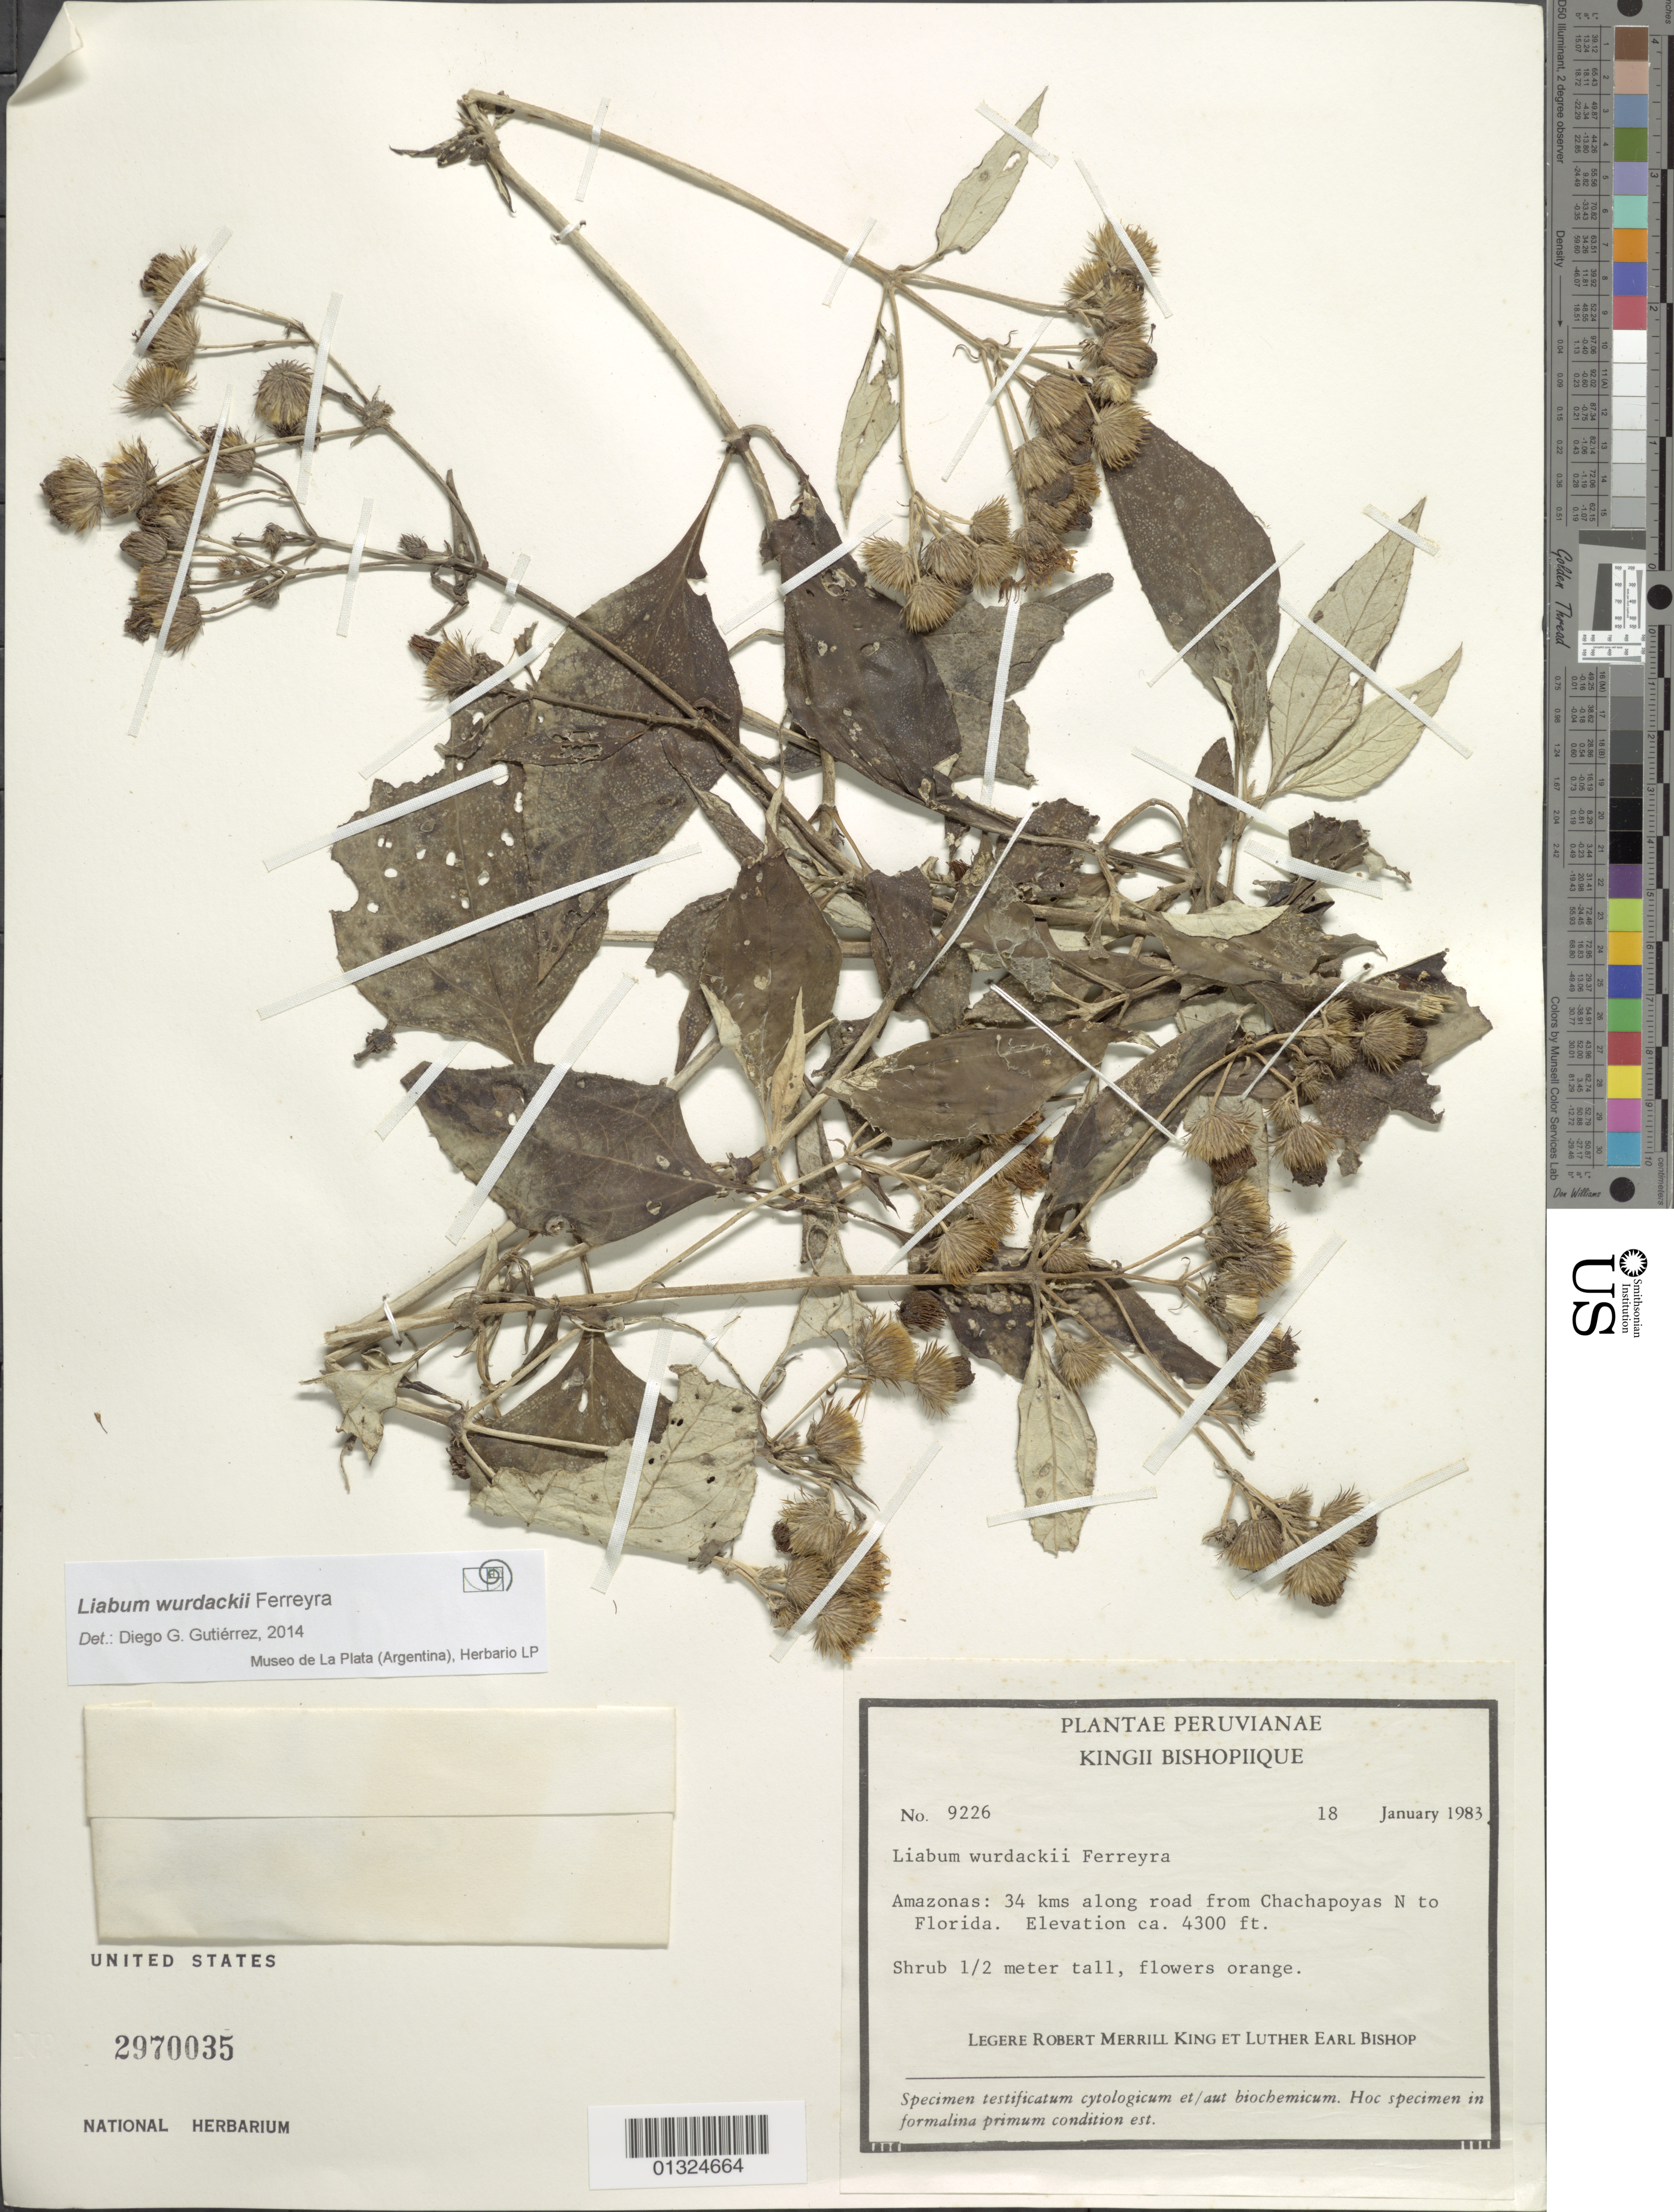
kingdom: Plantae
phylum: Tracheophyta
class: Magnoliopsida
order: Asterales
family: Asteraceae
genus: Liabum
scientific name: Liabum wurdackii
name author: Ferreyra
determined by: Gutierrez, D. G.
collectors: L. R. M. King & L. E. Bishop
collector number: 9226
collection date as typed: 18 January 1983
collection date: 1983-01-18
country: Peru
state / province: Amazonas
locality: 34 km along road from Chachapoyas N to Florida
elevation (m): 4300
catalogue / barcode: US 2970035